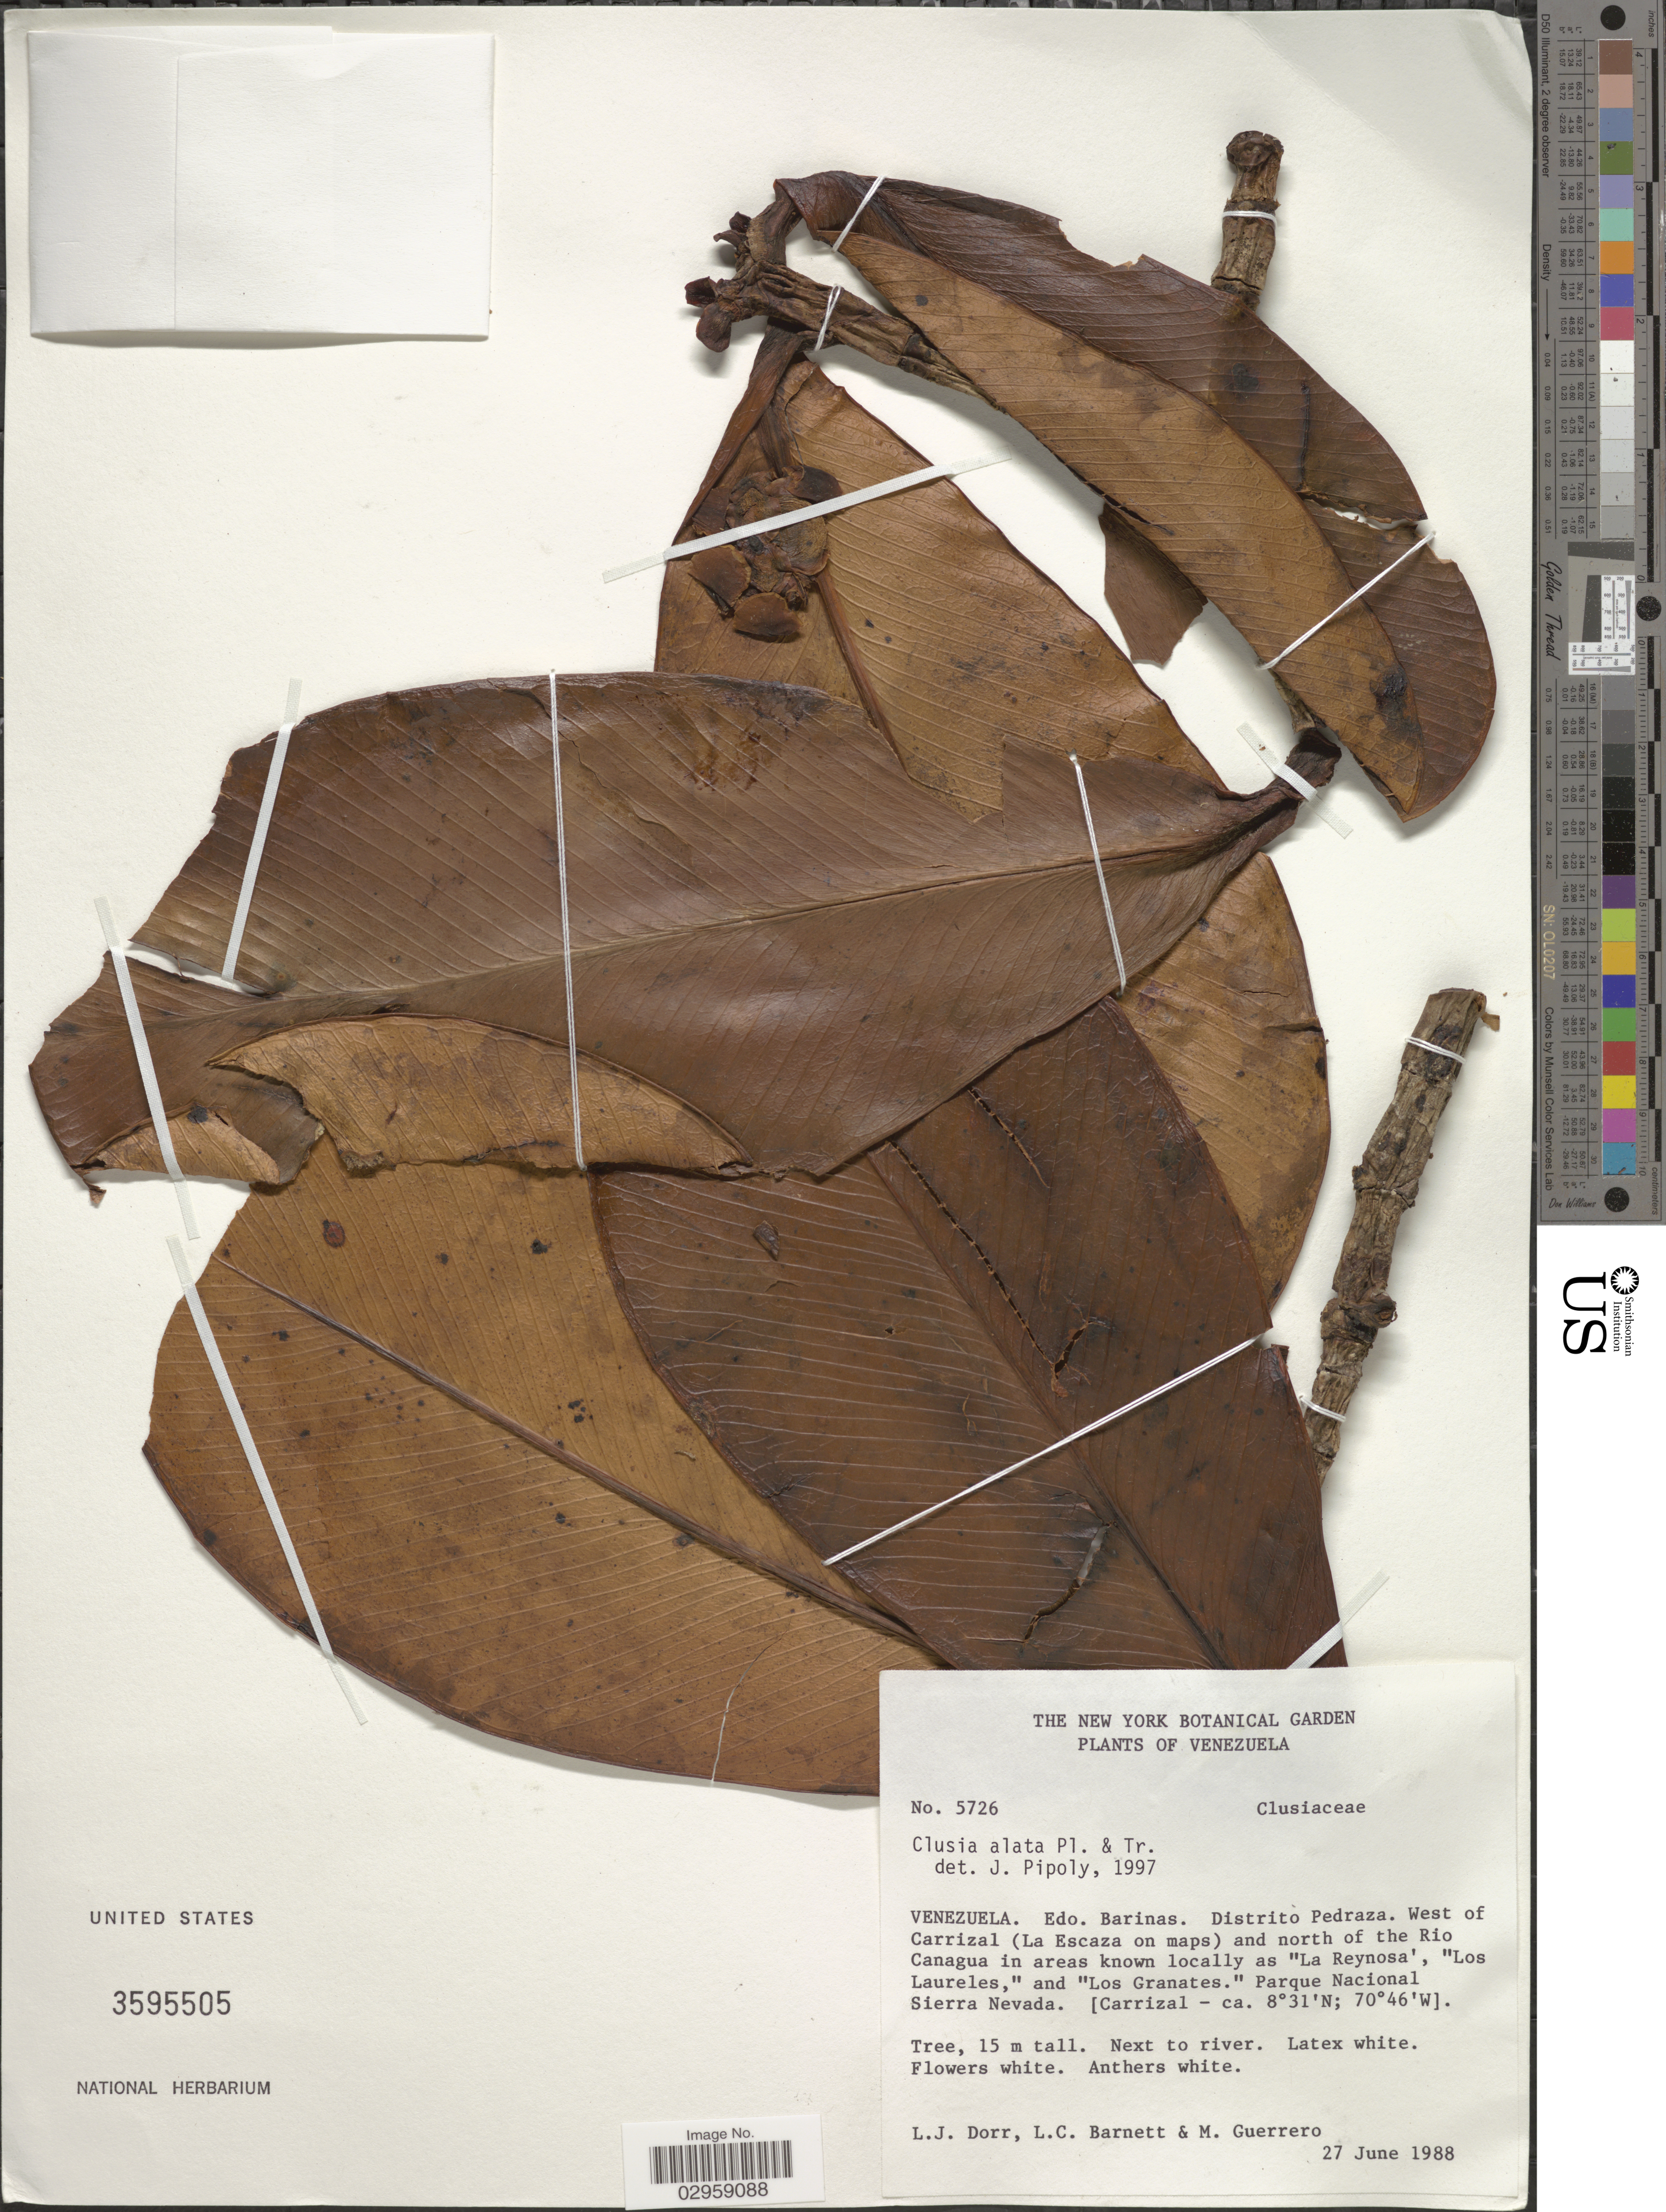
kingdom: Plantae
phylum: Tracheophyta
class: Magnoliopsida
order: Malpighiales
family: Clusiaceae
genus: Clusia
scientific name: Clusia alata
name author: Triana & Planch.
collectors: L. J. Dorr, L. C. Barnett & M. Guerrero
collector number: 5726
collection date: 1988-06-27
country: Venezuela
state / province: Barinas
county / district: Pedraza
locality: W of Carrizal (La Escaza on maps) and N of Rio Canagua in areas known locally as "La Reynosa", "Los Laureles" and "Los Granates." Parque Nacional Sierra Nevada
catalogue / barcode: US 3595505